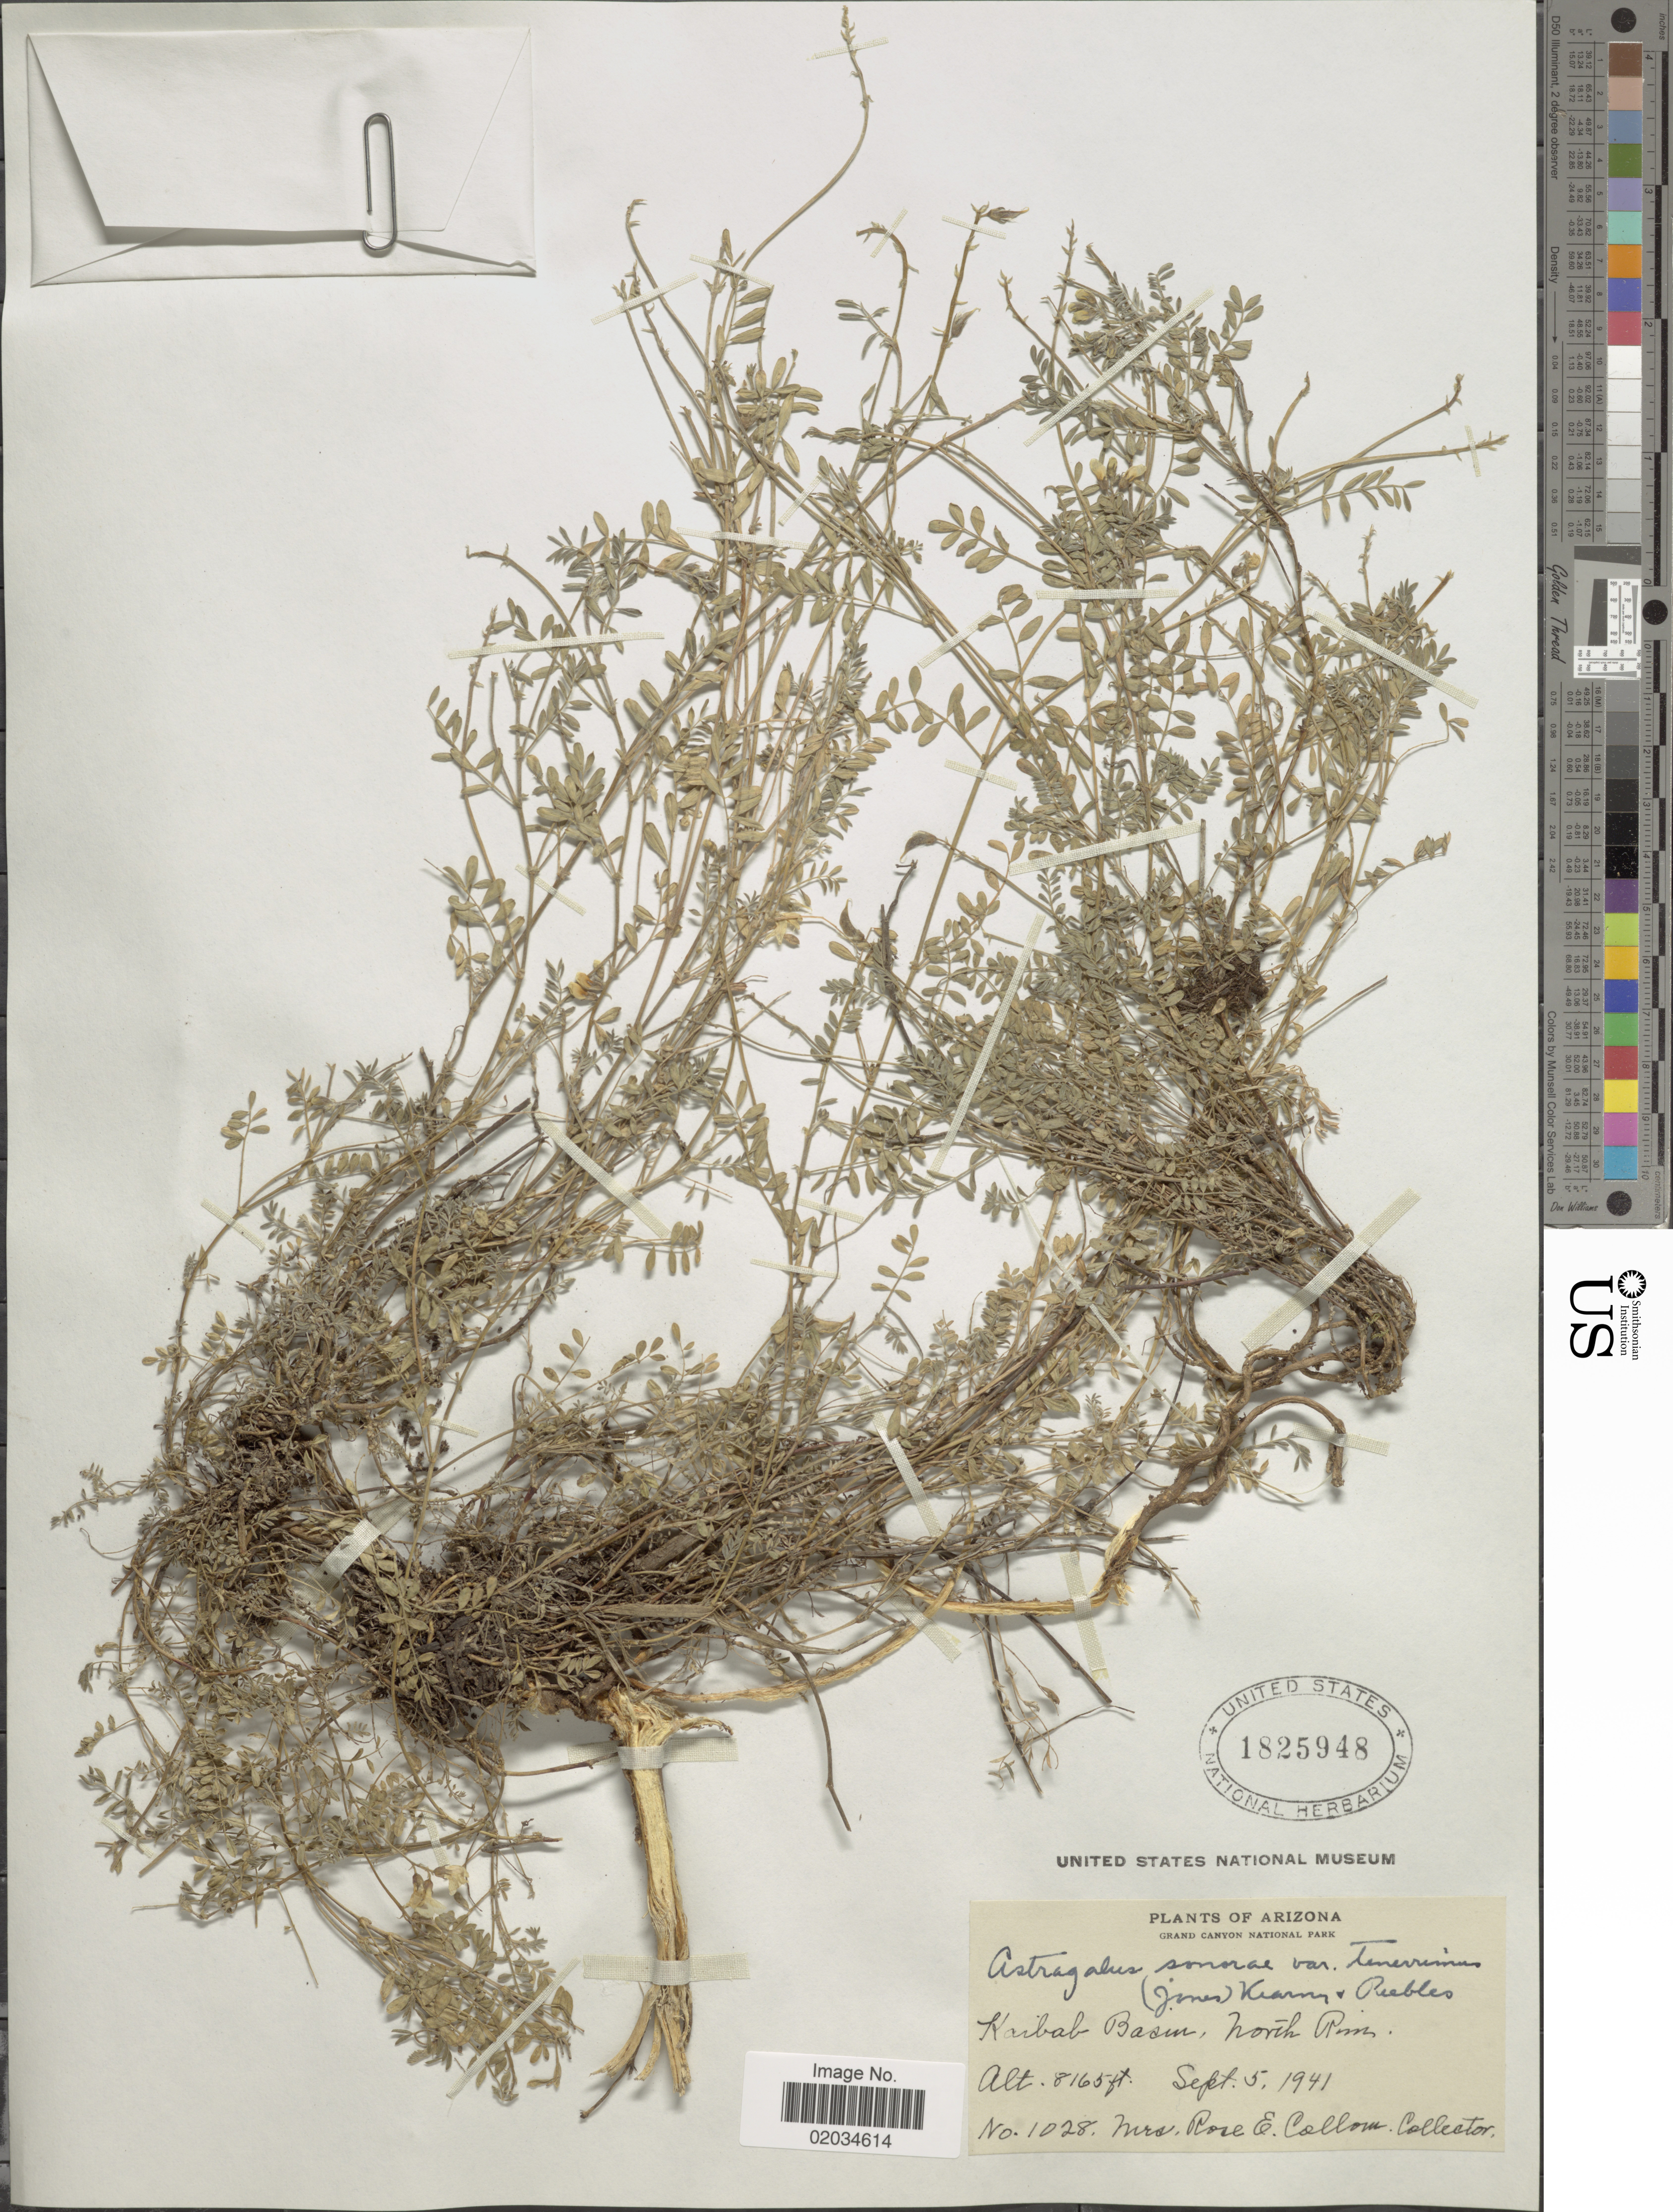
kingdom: Plantae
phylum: Tracheophyta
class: Magnoliopsida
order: Fabales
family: Fabaceae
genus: Astragalus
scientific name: Astragalus sonorae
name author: A. Gray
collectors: R. E. Collom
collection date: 1941-09-05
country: United States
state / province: Arizona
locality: Grand Canyon National Park, Kaibab Basin, North Rim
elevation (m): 2489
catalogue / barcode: US 1825948